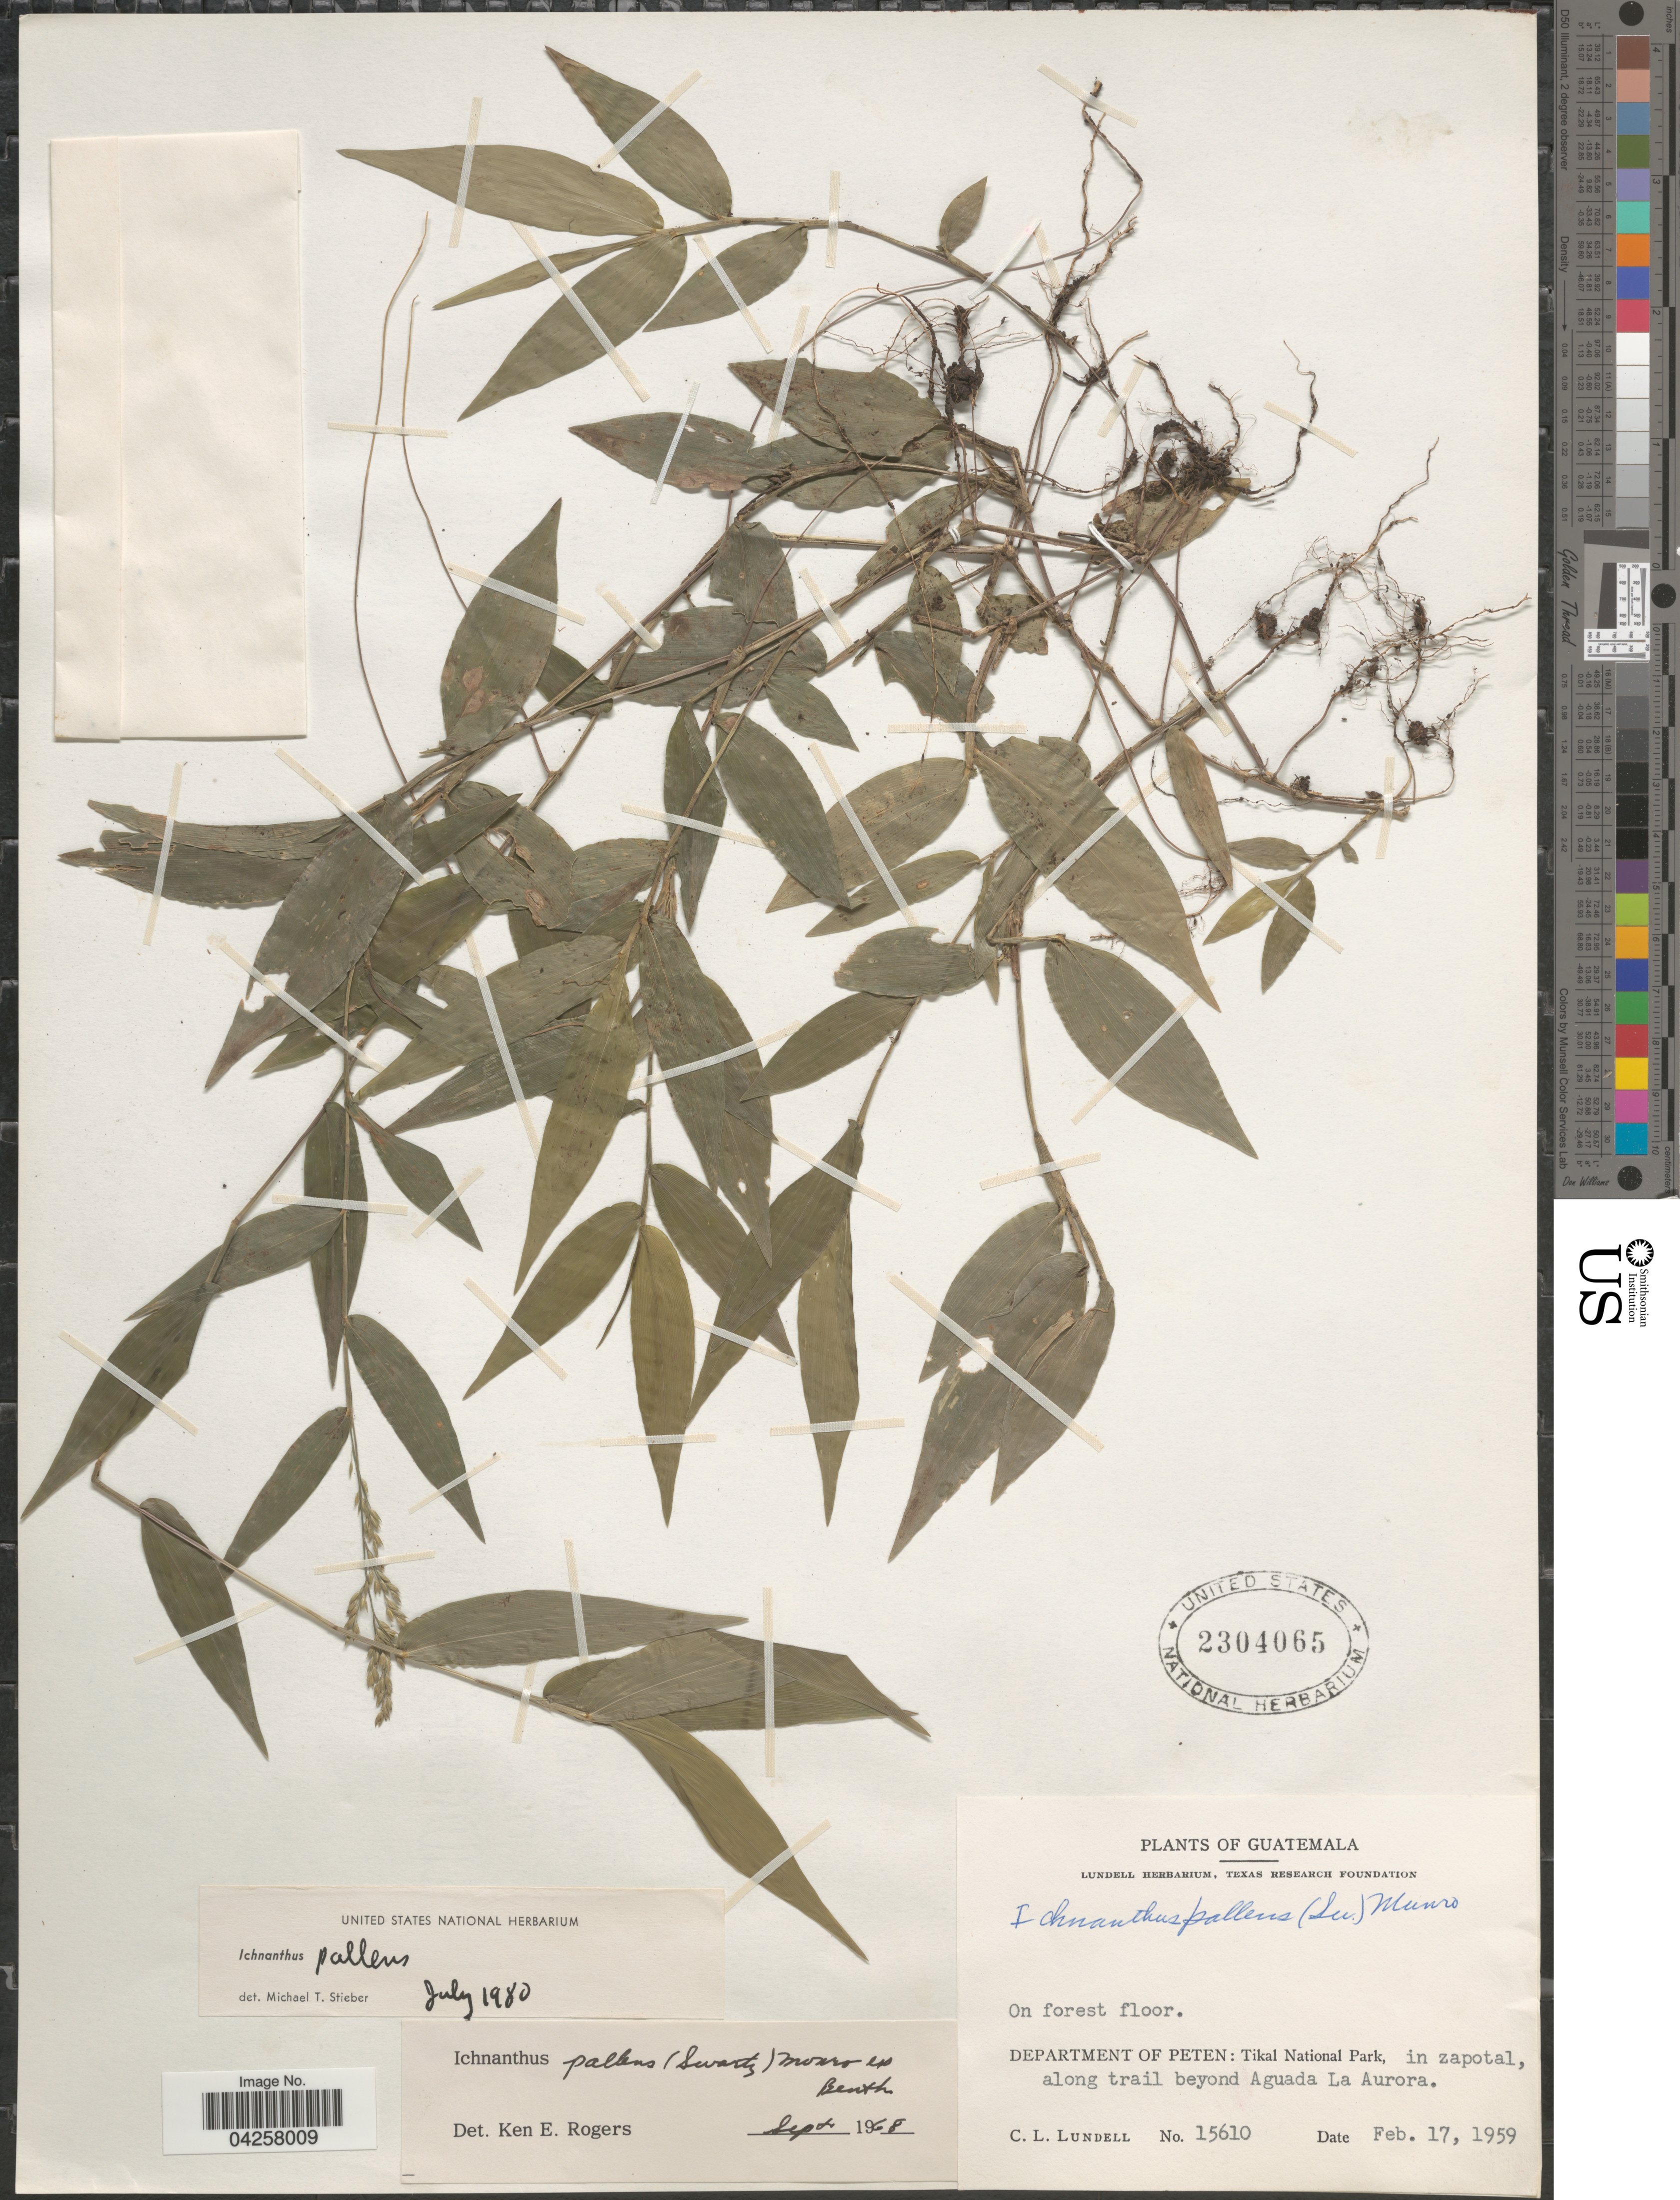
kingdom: Plantae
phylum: Tracheophyta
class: Liliopsida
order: Poales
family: Poaceae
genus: Ichnanthus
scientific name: Ichnanthus pallens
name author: (Sw.) Munro ex Benth.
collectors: C. L. Lundell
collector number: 15610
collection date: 1959-02-17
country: Guatemala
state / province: El Peten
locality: Department of Peten: Tikal National Park, in zapotal, along trail beyond Aguada La Aurora.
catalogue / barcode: US 2304065